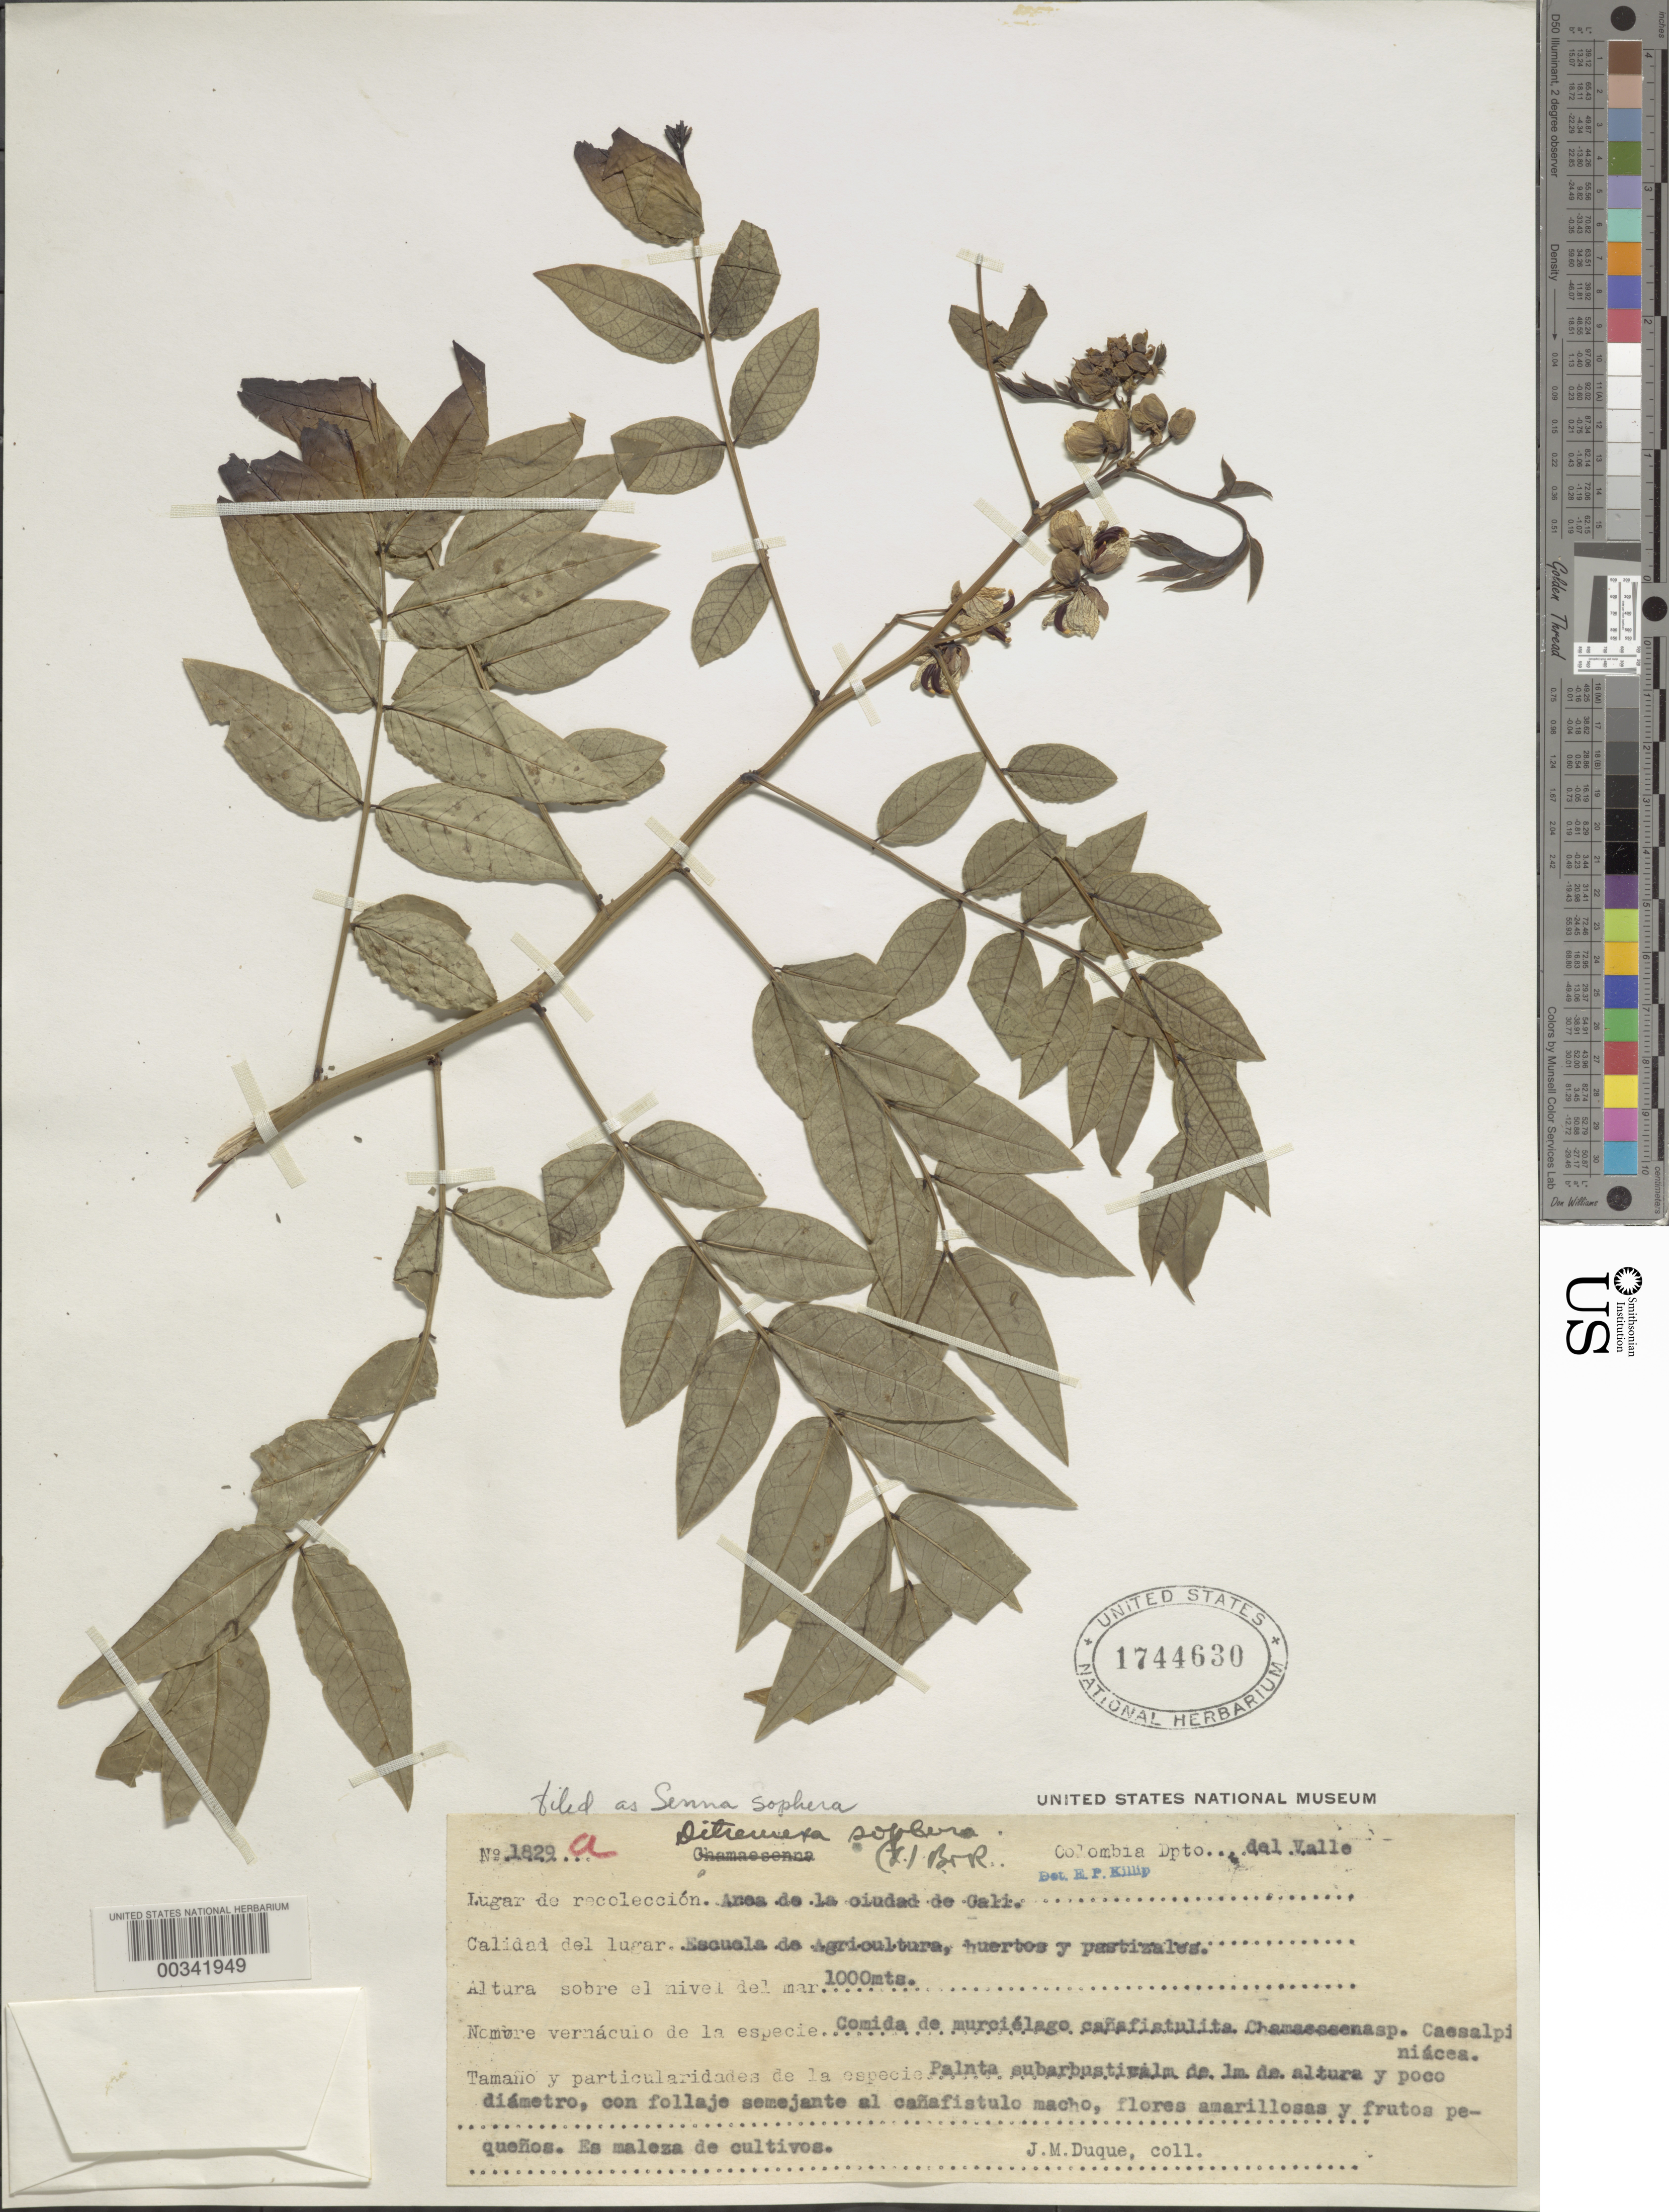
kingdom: Plantae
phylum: Tracheophyta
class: Magnoliopsida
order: Fabales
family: Fabaceae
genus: Senna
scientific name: Senna sophera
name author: (L.) Roxb.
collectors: J. M. Duque Jaramillo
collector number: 1829a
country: Colombia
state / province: Valle del Cauca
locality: Area de la ciudad de gali; Escuela de agricultura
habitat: Huertos y pastizales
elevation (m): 1000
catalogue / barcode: US 1744630